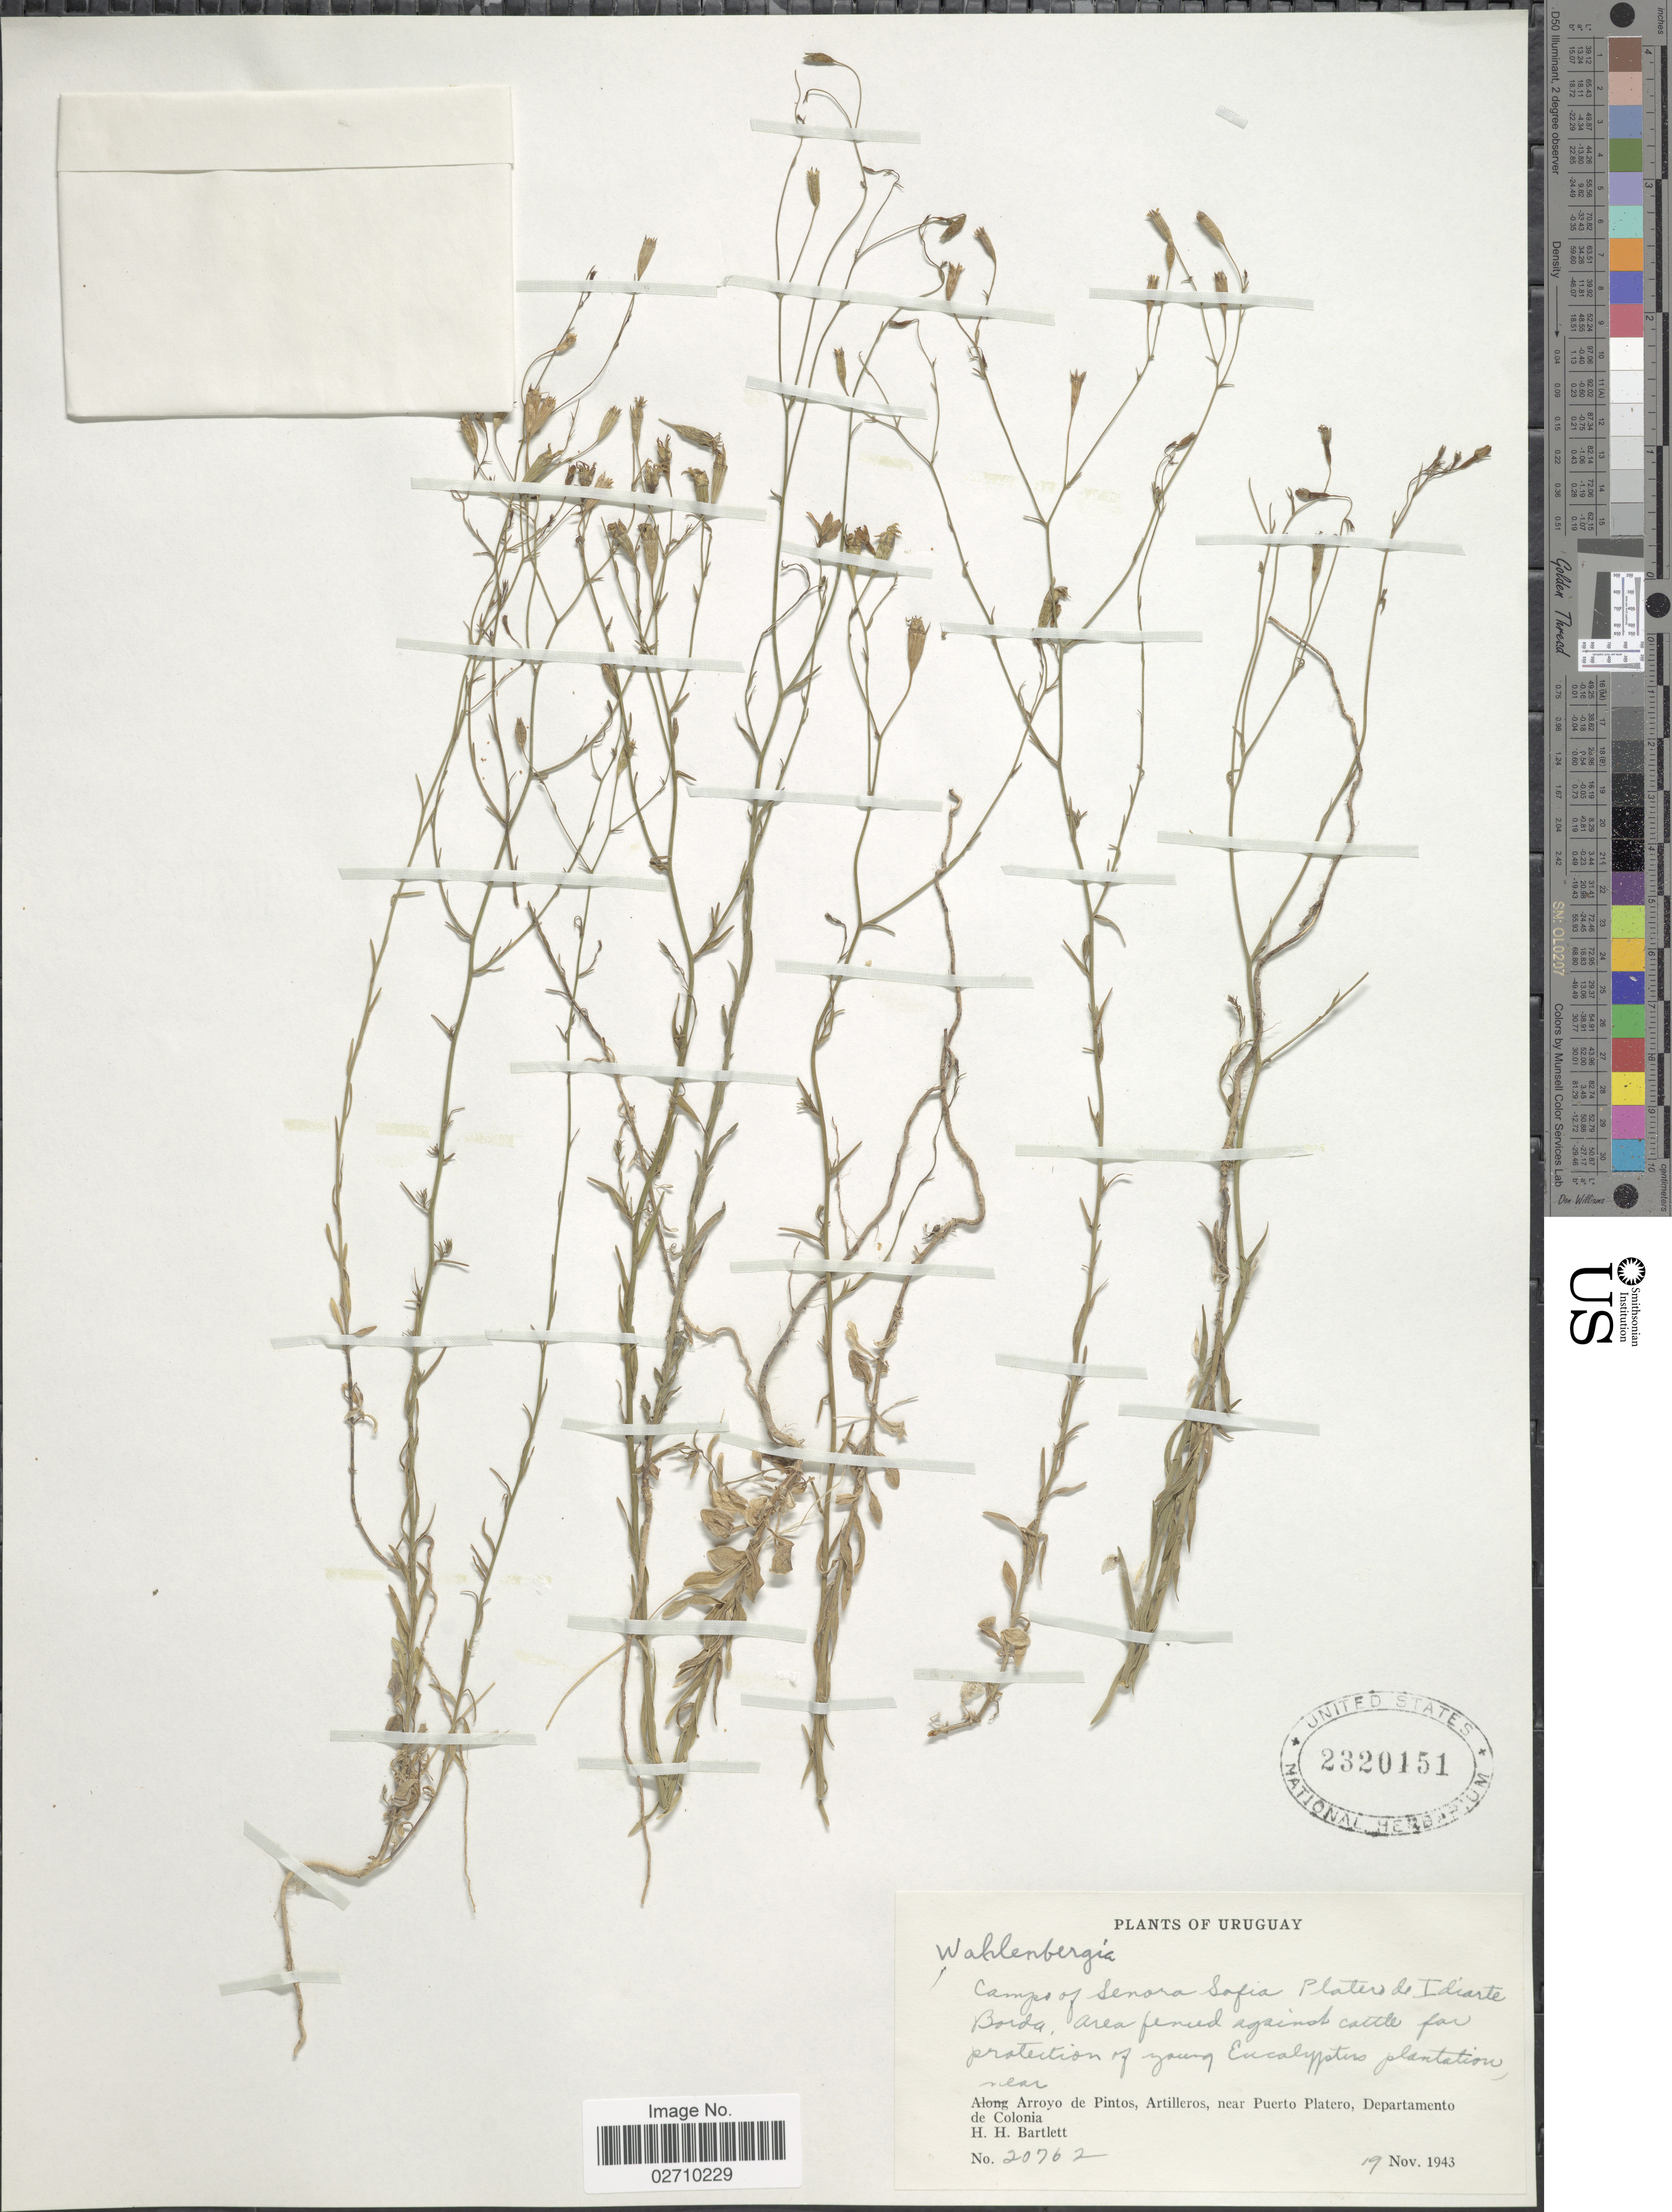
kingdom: Plantae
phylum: Tracheophyta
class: Magnoliopsida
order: Asterales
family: Campanulaceae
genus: Wahlenbergia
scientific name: Wahlenbergia sp.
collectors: H. H. Bartlett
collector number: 20762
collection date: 1943-11-19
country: Uruguay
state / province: Colonia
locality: Camps of Senora Sofia Platero de Idiarte Borda, area fenced against cattle for protection of young Eucalyptus plantation, near Arroyo de Pintos, Artilleros, near Puerto Platero, Departamento de Colonia.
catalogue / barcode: US 2320151